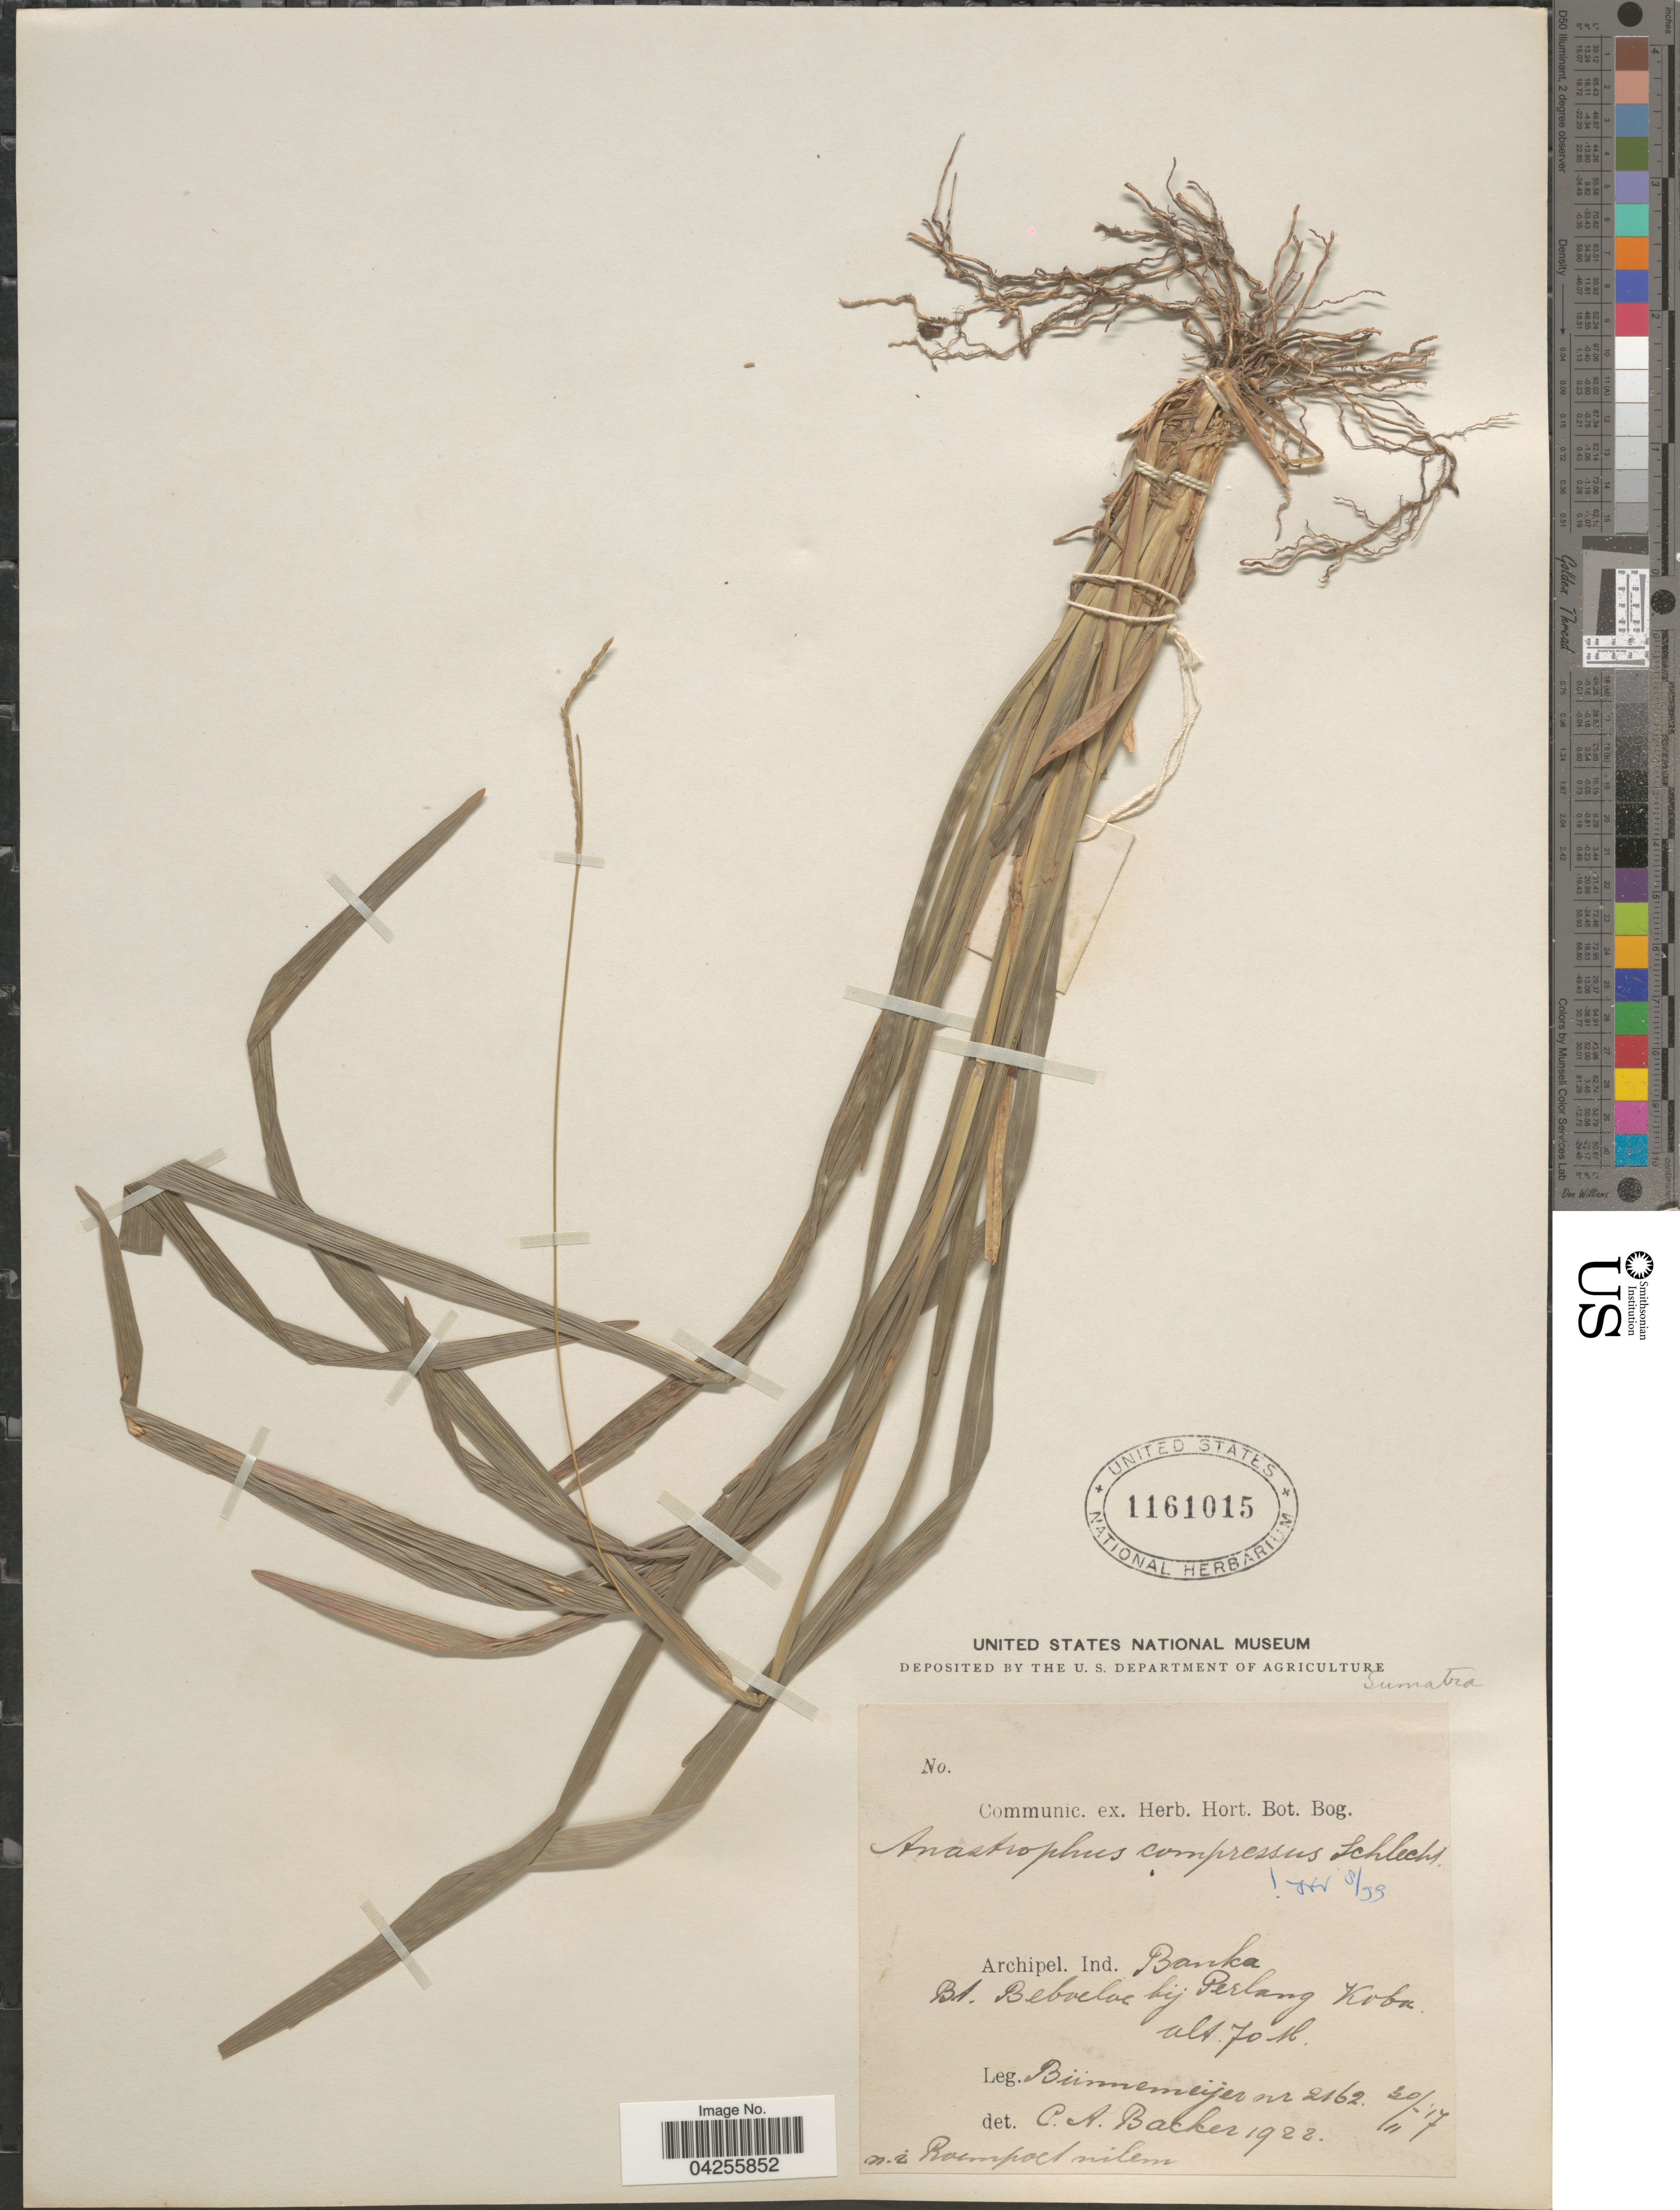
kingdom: Plantae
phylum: Tracheophyta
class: Liliopsida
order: Poales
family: Poaceae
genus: Axonopus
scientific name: Axonopus compressus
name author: (Sw.) P. Beauv.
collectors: -. Bunnemeijer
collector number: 2162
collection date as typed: Transcribed d/m/y: 30/11/17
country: Indonesia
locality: Archipel. Ind. Banka. Bt [interpreted]. Beboeloe bij Perlang Koba.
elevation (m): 70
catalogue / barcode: US 1161015